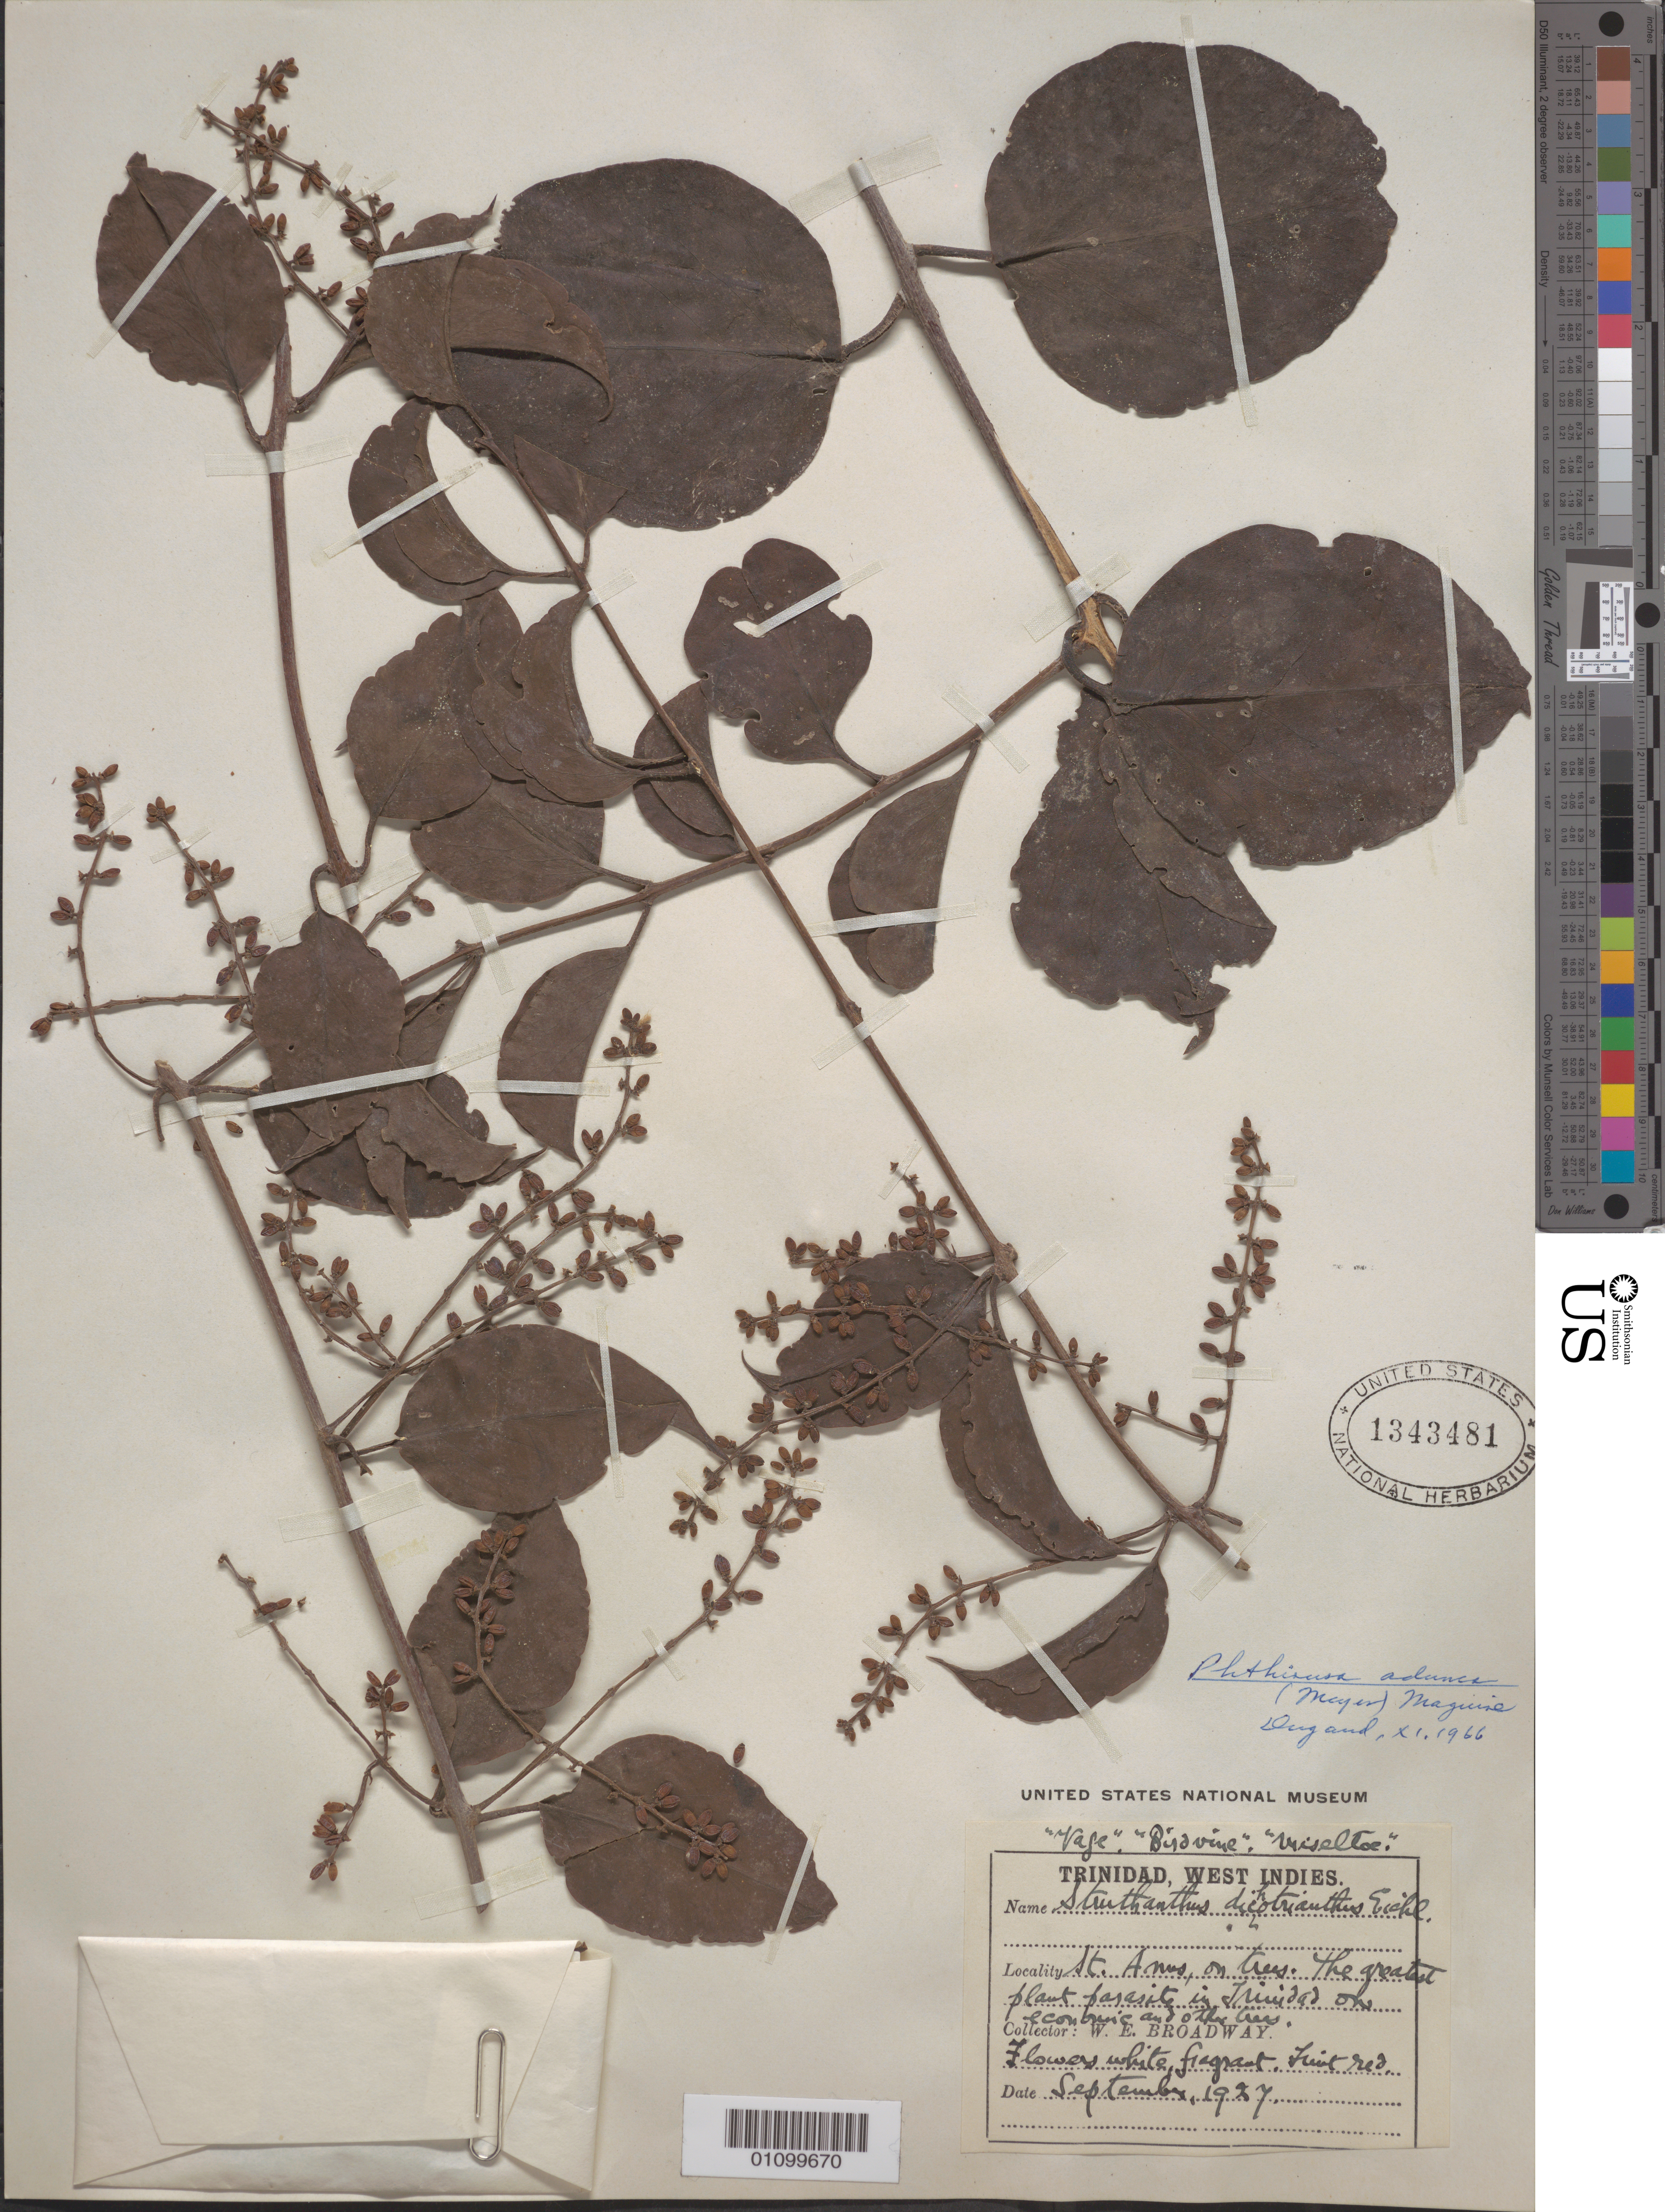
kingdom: Plantae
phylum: Tracheophyta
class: Magnoliopsida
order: Santalales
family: Loranthaceae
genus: Phthirusa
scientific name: Phthirusa adunca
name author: (G. Mey.) Maguire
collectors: W. E. Broadway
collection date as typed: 01 Sep 1927 to 30 Sep 1927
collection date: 1927-09-01/1927-09-30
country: Trinidad and Tobago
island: Trinidad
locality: St. Ann's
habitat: On trees. The greatest plant parasite in Trinidad economic and other trees.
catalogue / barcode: US 1343481